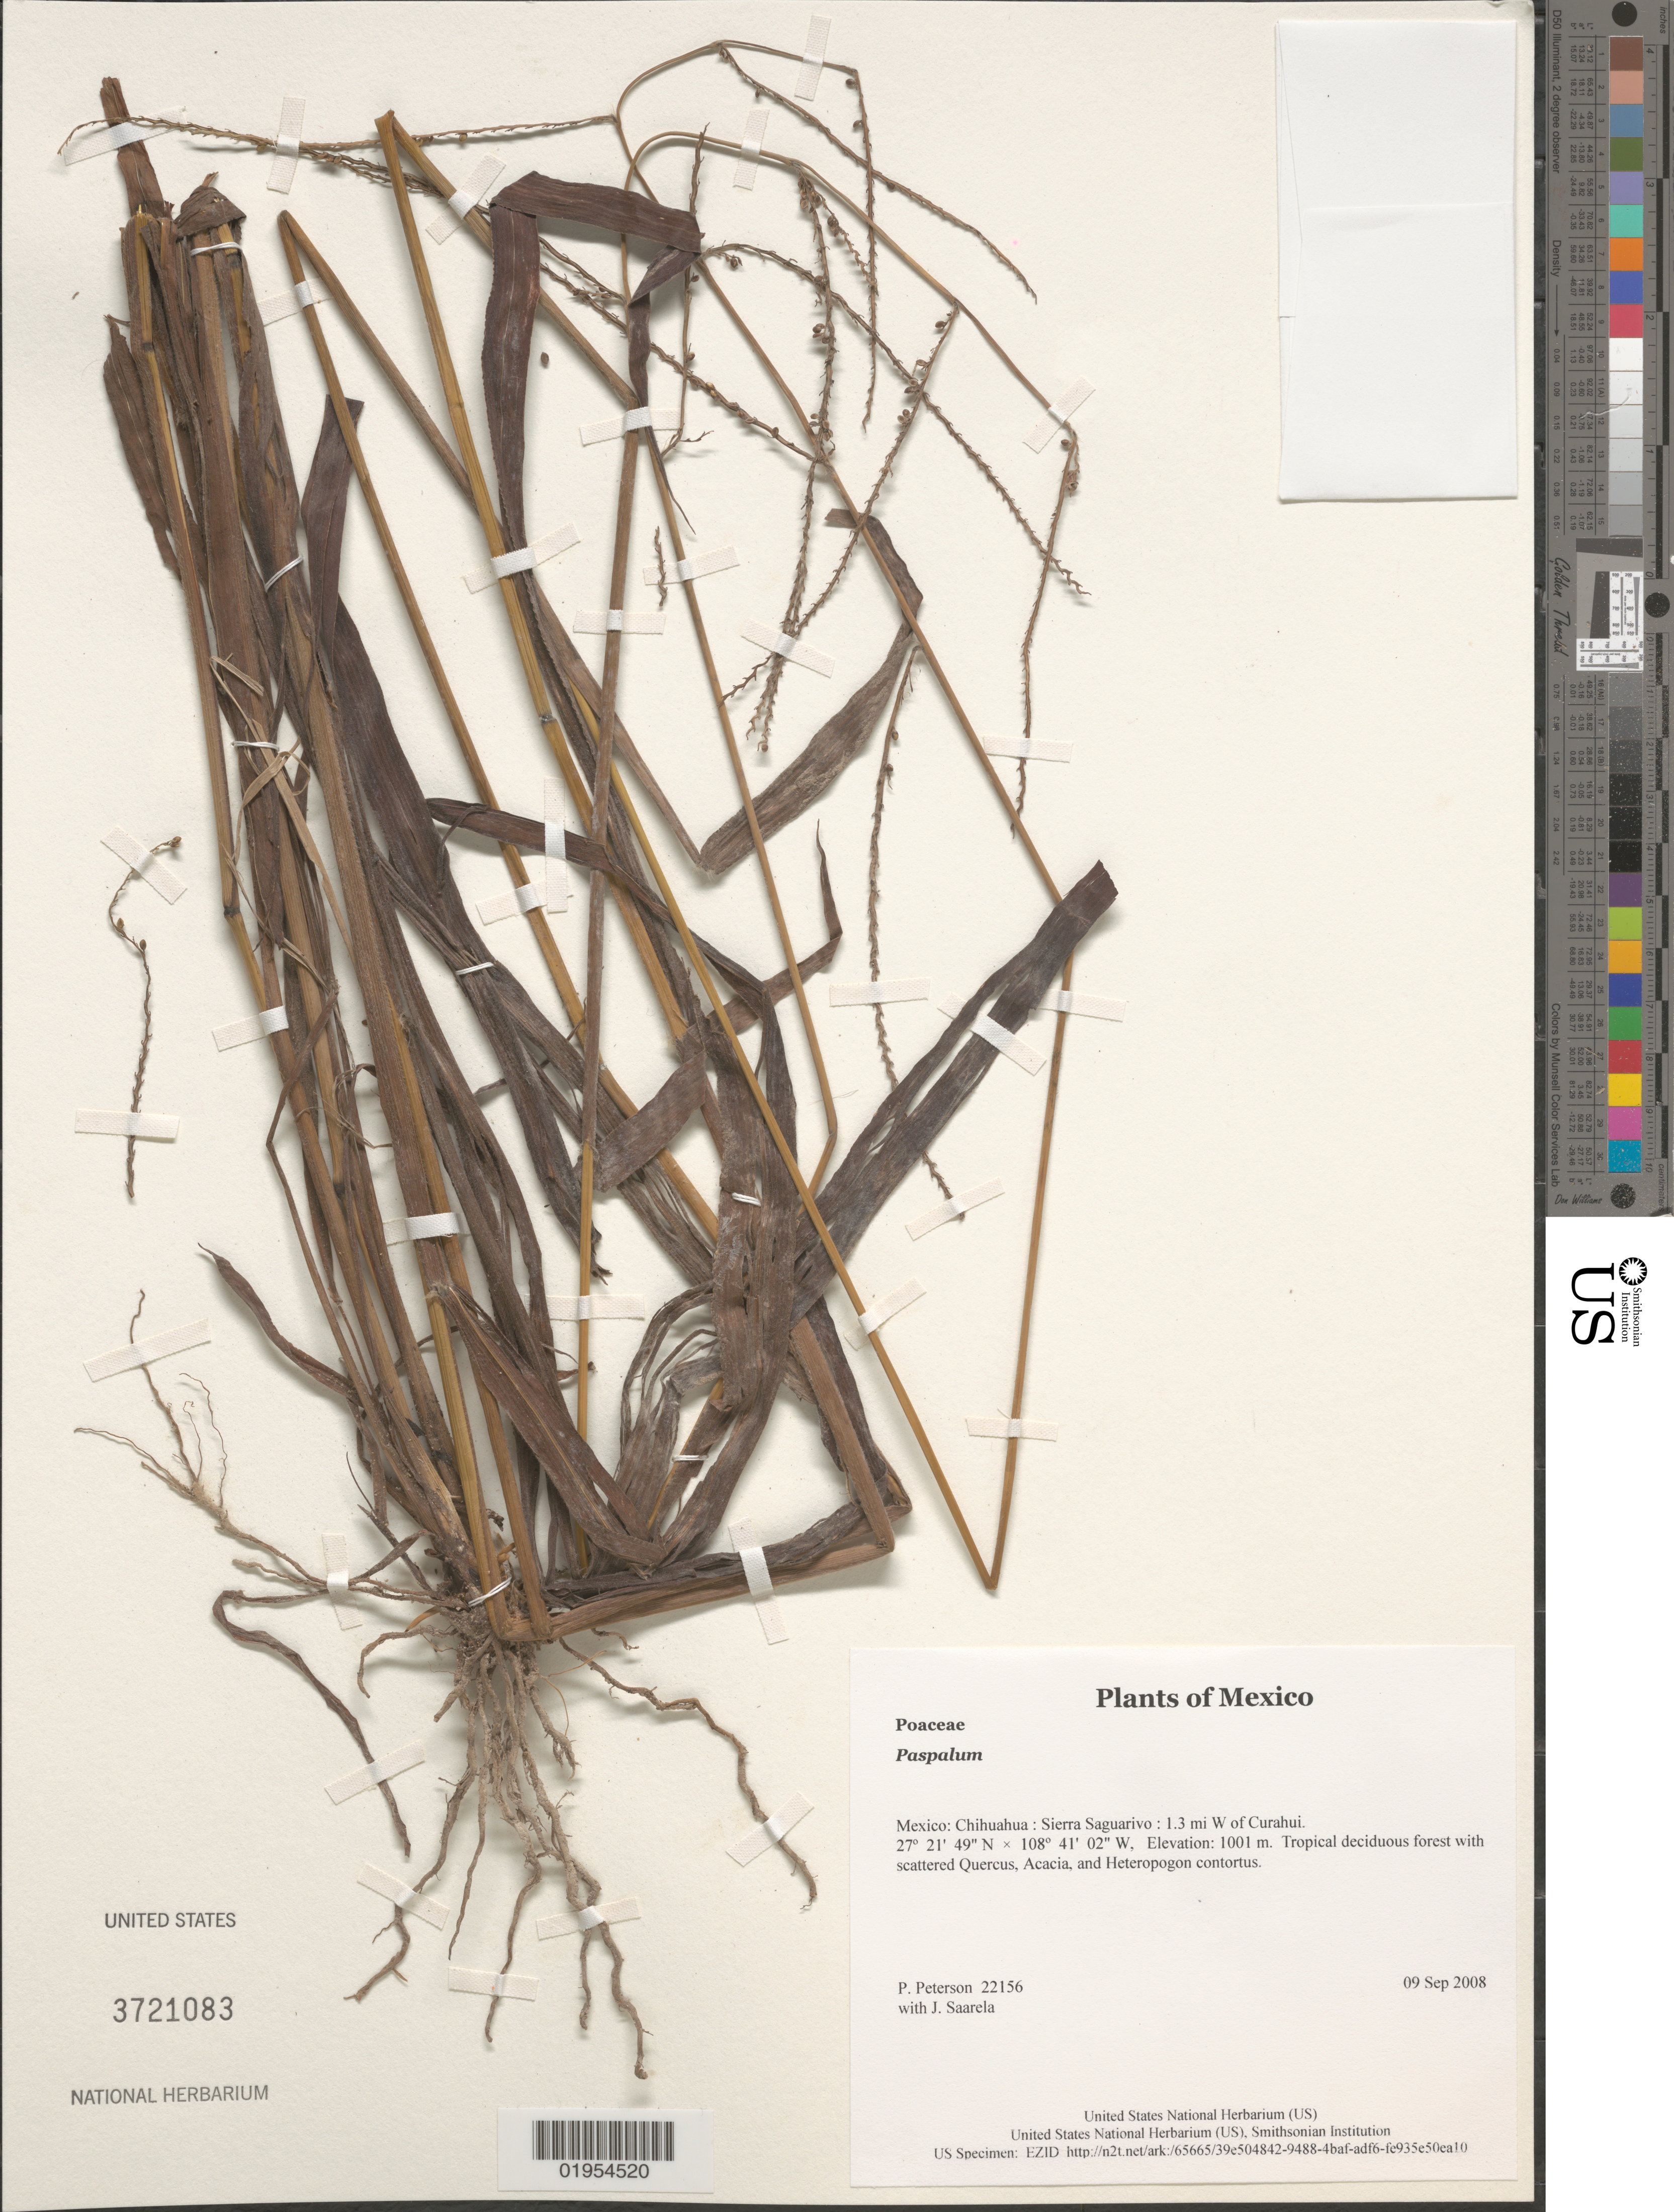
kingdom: Plantae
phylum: Tracheophyta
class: Liliopsida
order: Poales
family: Poaceae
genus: Paspalum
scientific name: Paspalum sp.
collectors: P. M. Peterson & J. Saarela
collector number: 22156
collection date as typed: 09 Sep 2008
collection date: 2008-09-09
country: Mexico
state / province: Chihuahua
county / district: Sierra Saguarivo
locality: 1.3 mi W of Curahui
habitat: Tropical deciduous forest with scattered Quercus, Acacia, and Heteropogon contortus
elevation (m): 1001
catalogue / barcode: US 3721083